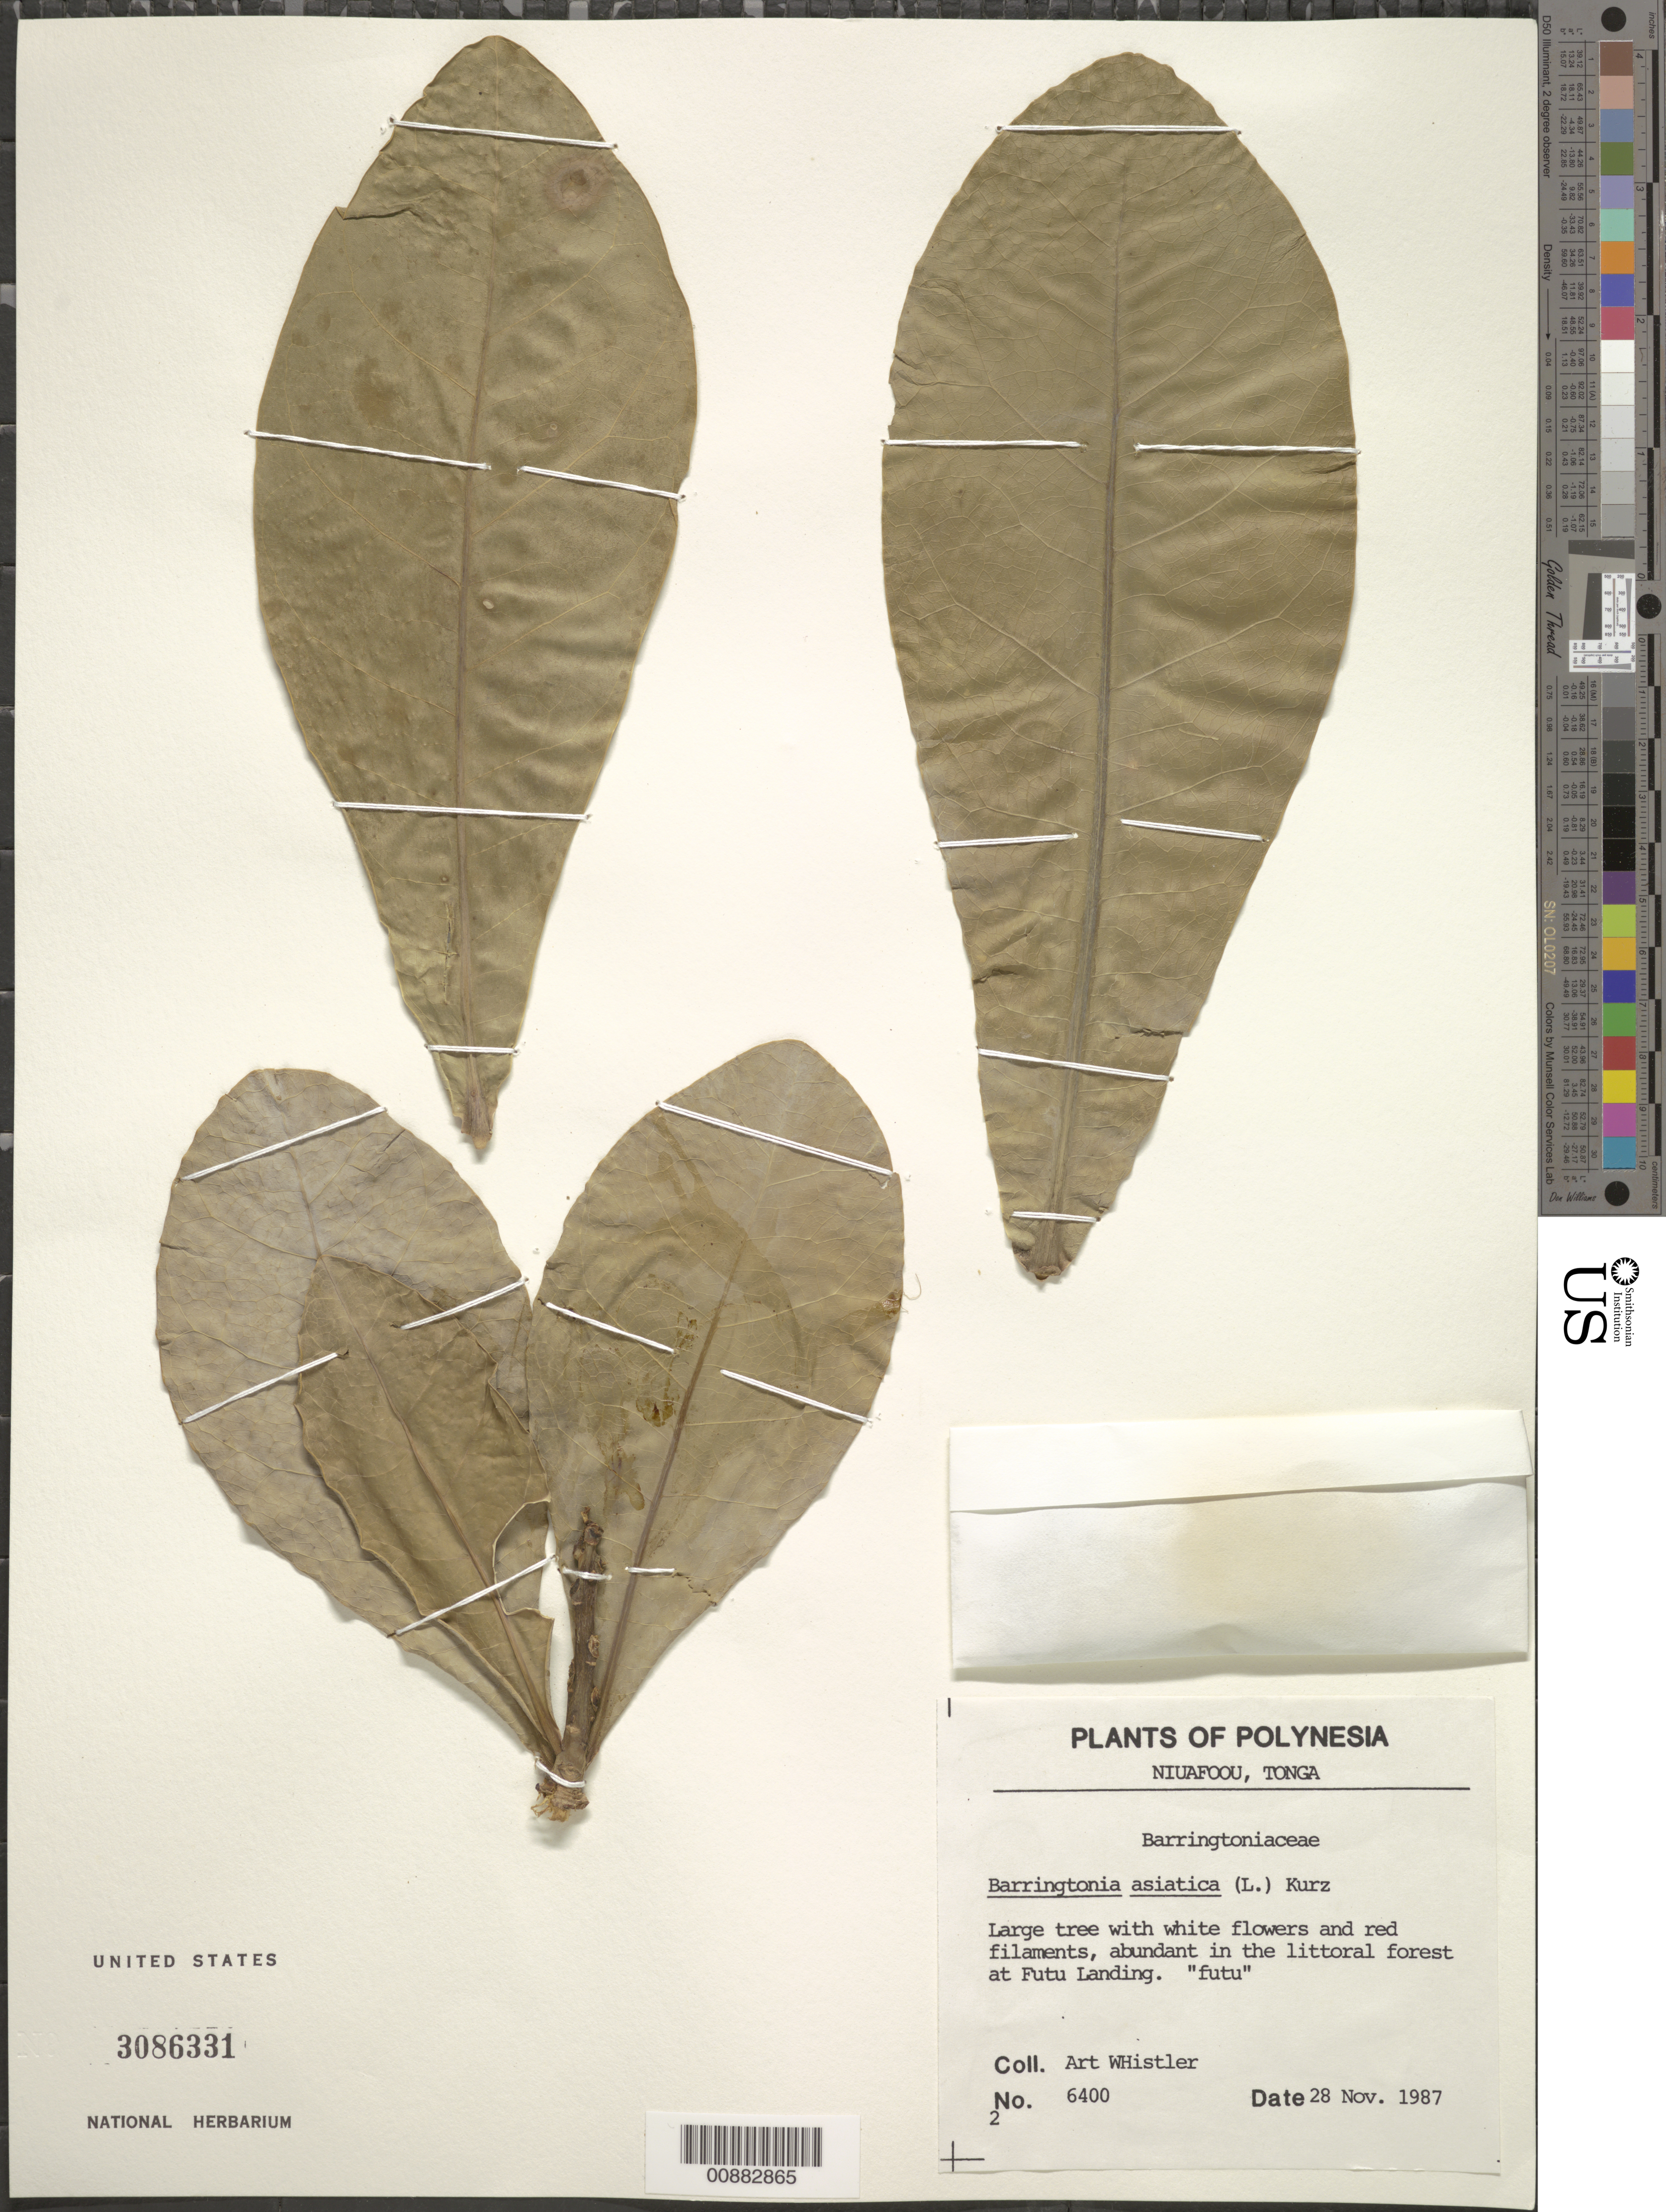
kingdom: Plantae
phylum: Tracheophyta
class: Magnoliopsida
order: Ericales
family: Lecythidaceae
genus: Barringtonia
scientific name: Barringtonia asiatica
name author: (L.) Kurz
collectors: A. Whistler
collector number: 6400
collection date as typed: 28 Nov 1987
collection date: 1987-11-28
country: Tonga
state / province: Tonga Outliers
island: Niuafo'ou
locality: Abundant in littoral forest at Futu Landing.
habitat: Abundant in littoral forest at Futu Landing.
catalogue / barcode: US 3086331